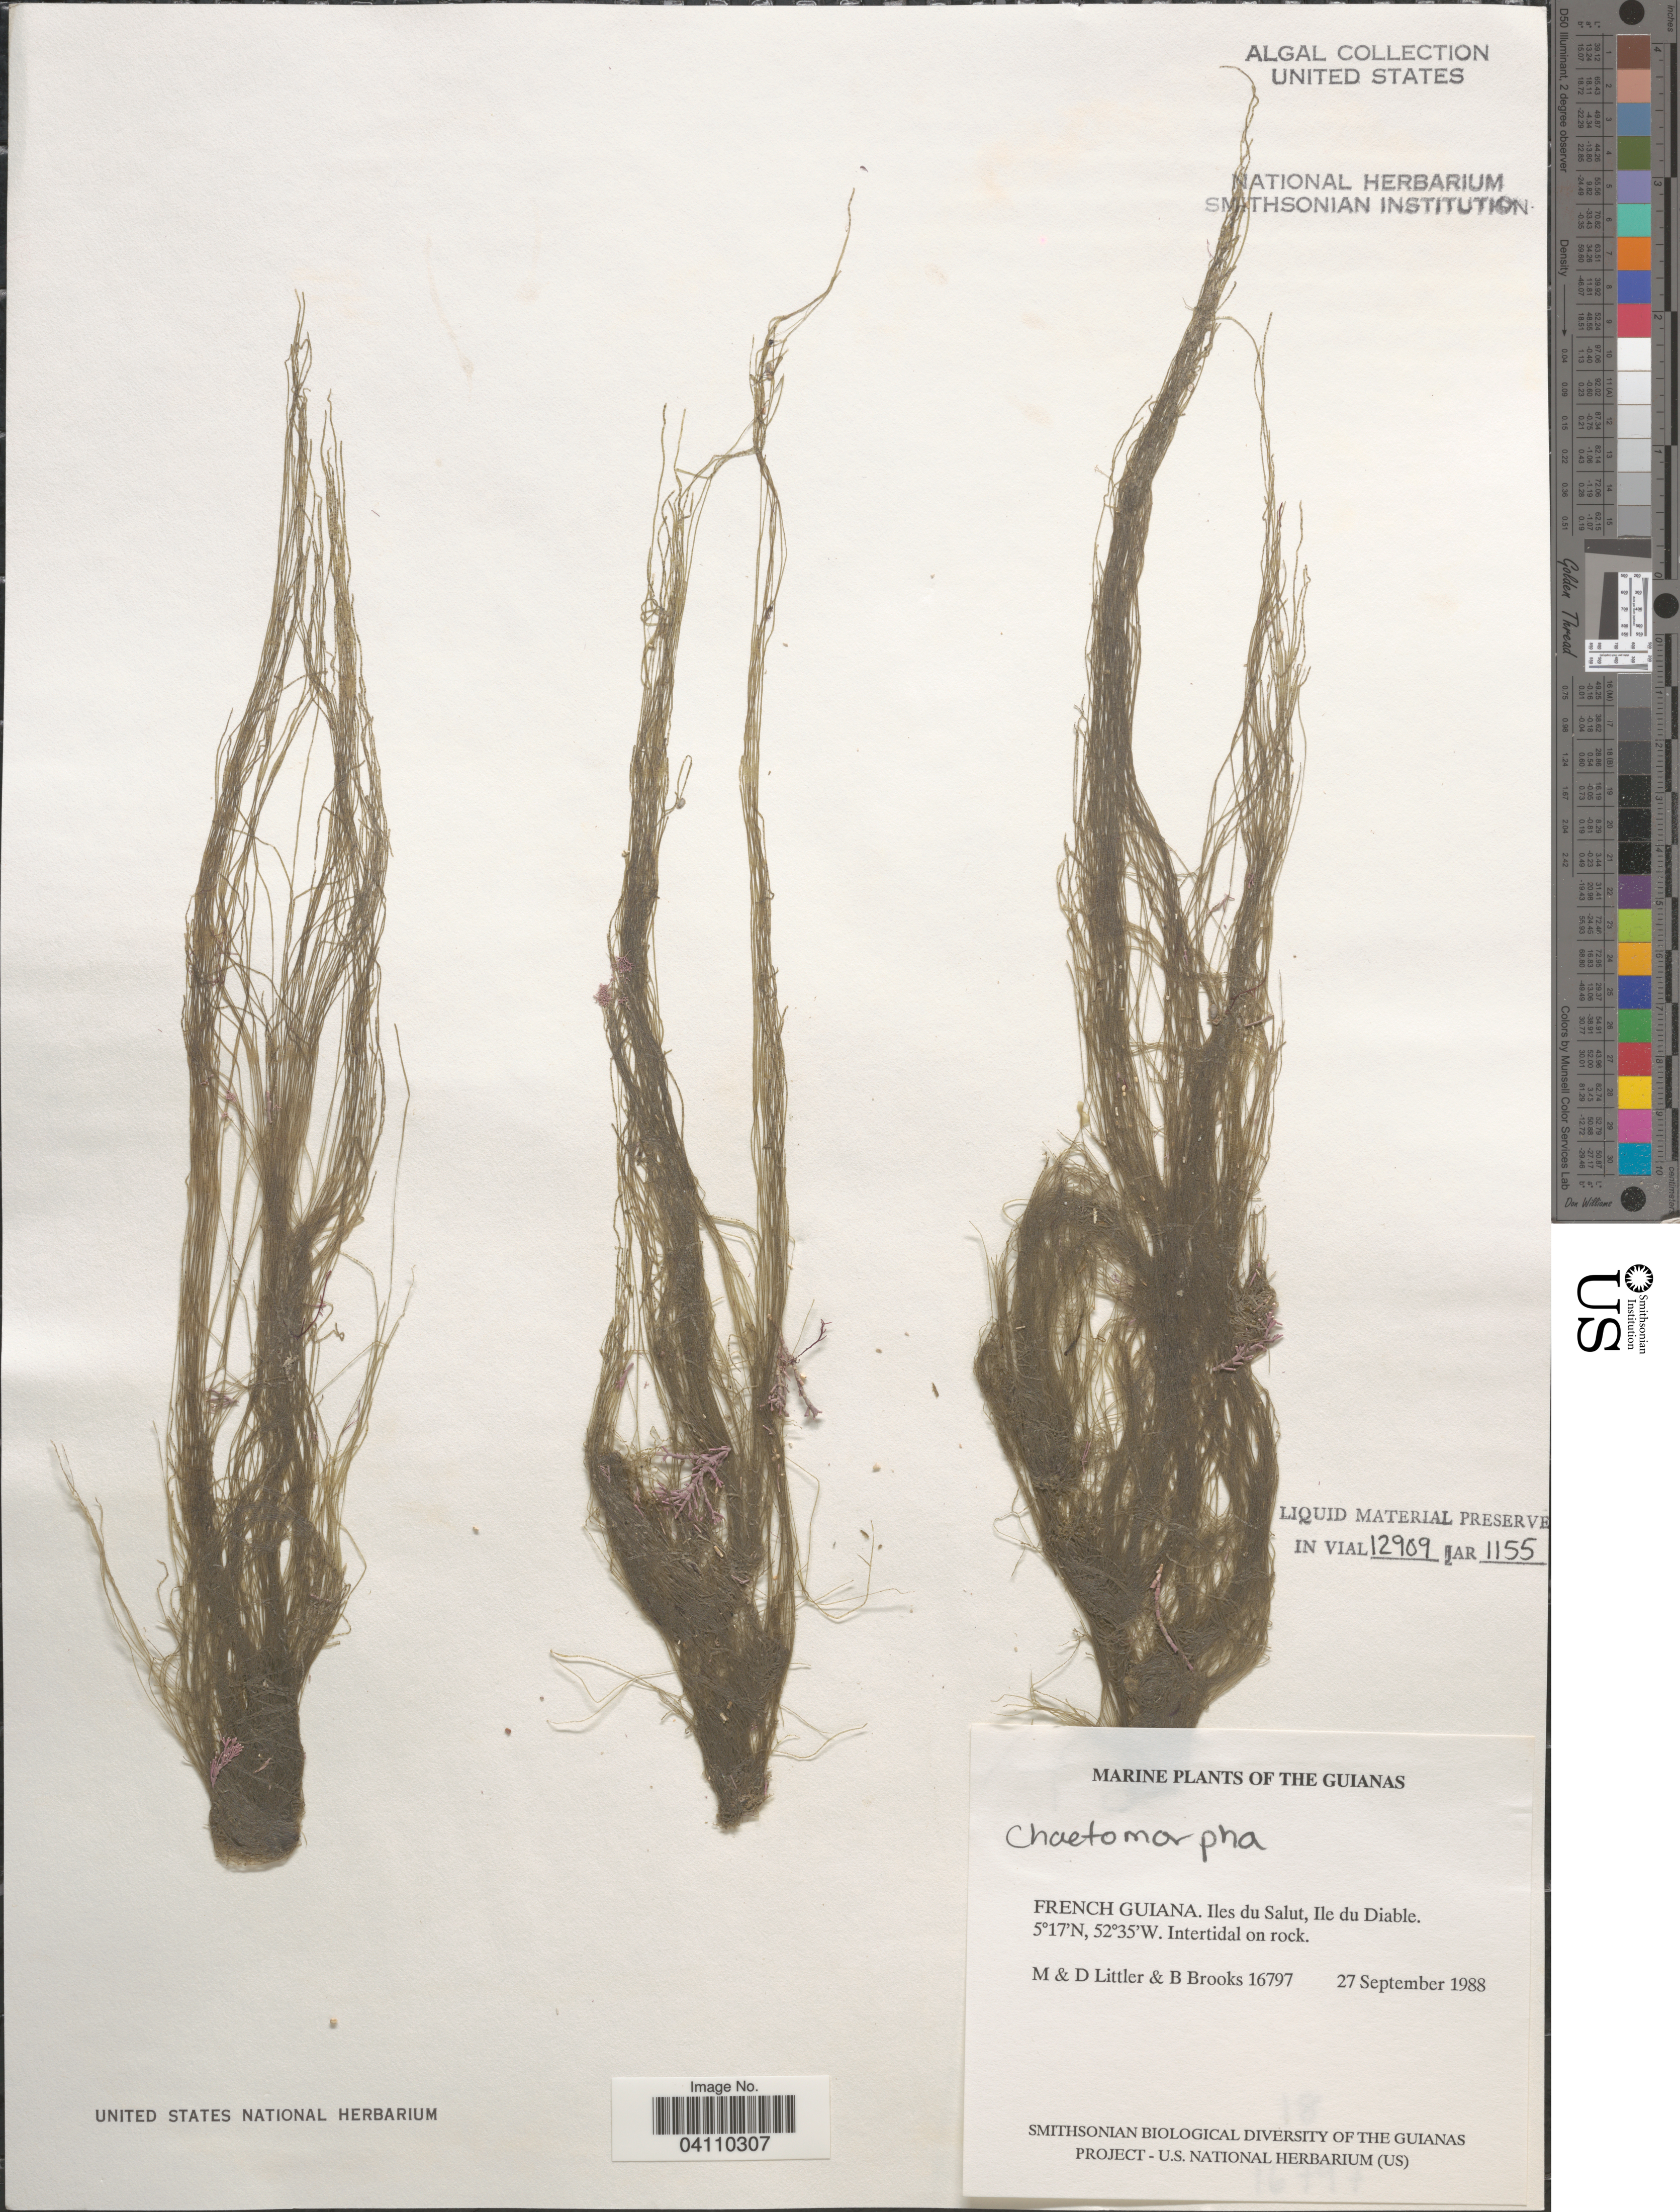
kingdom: Plantae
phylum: Chlorophyta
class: Ulvophyceae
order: Cladophorales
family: Cladophoraceae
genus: Chaetomorpha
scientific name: Chaetomorpha sp.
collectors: M. Littler, D. S. Littler & B. Brooks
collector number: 16797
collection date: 1988-09-27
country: French Guiana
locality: The Guianas. Iles du Salut, Ile du Diable.